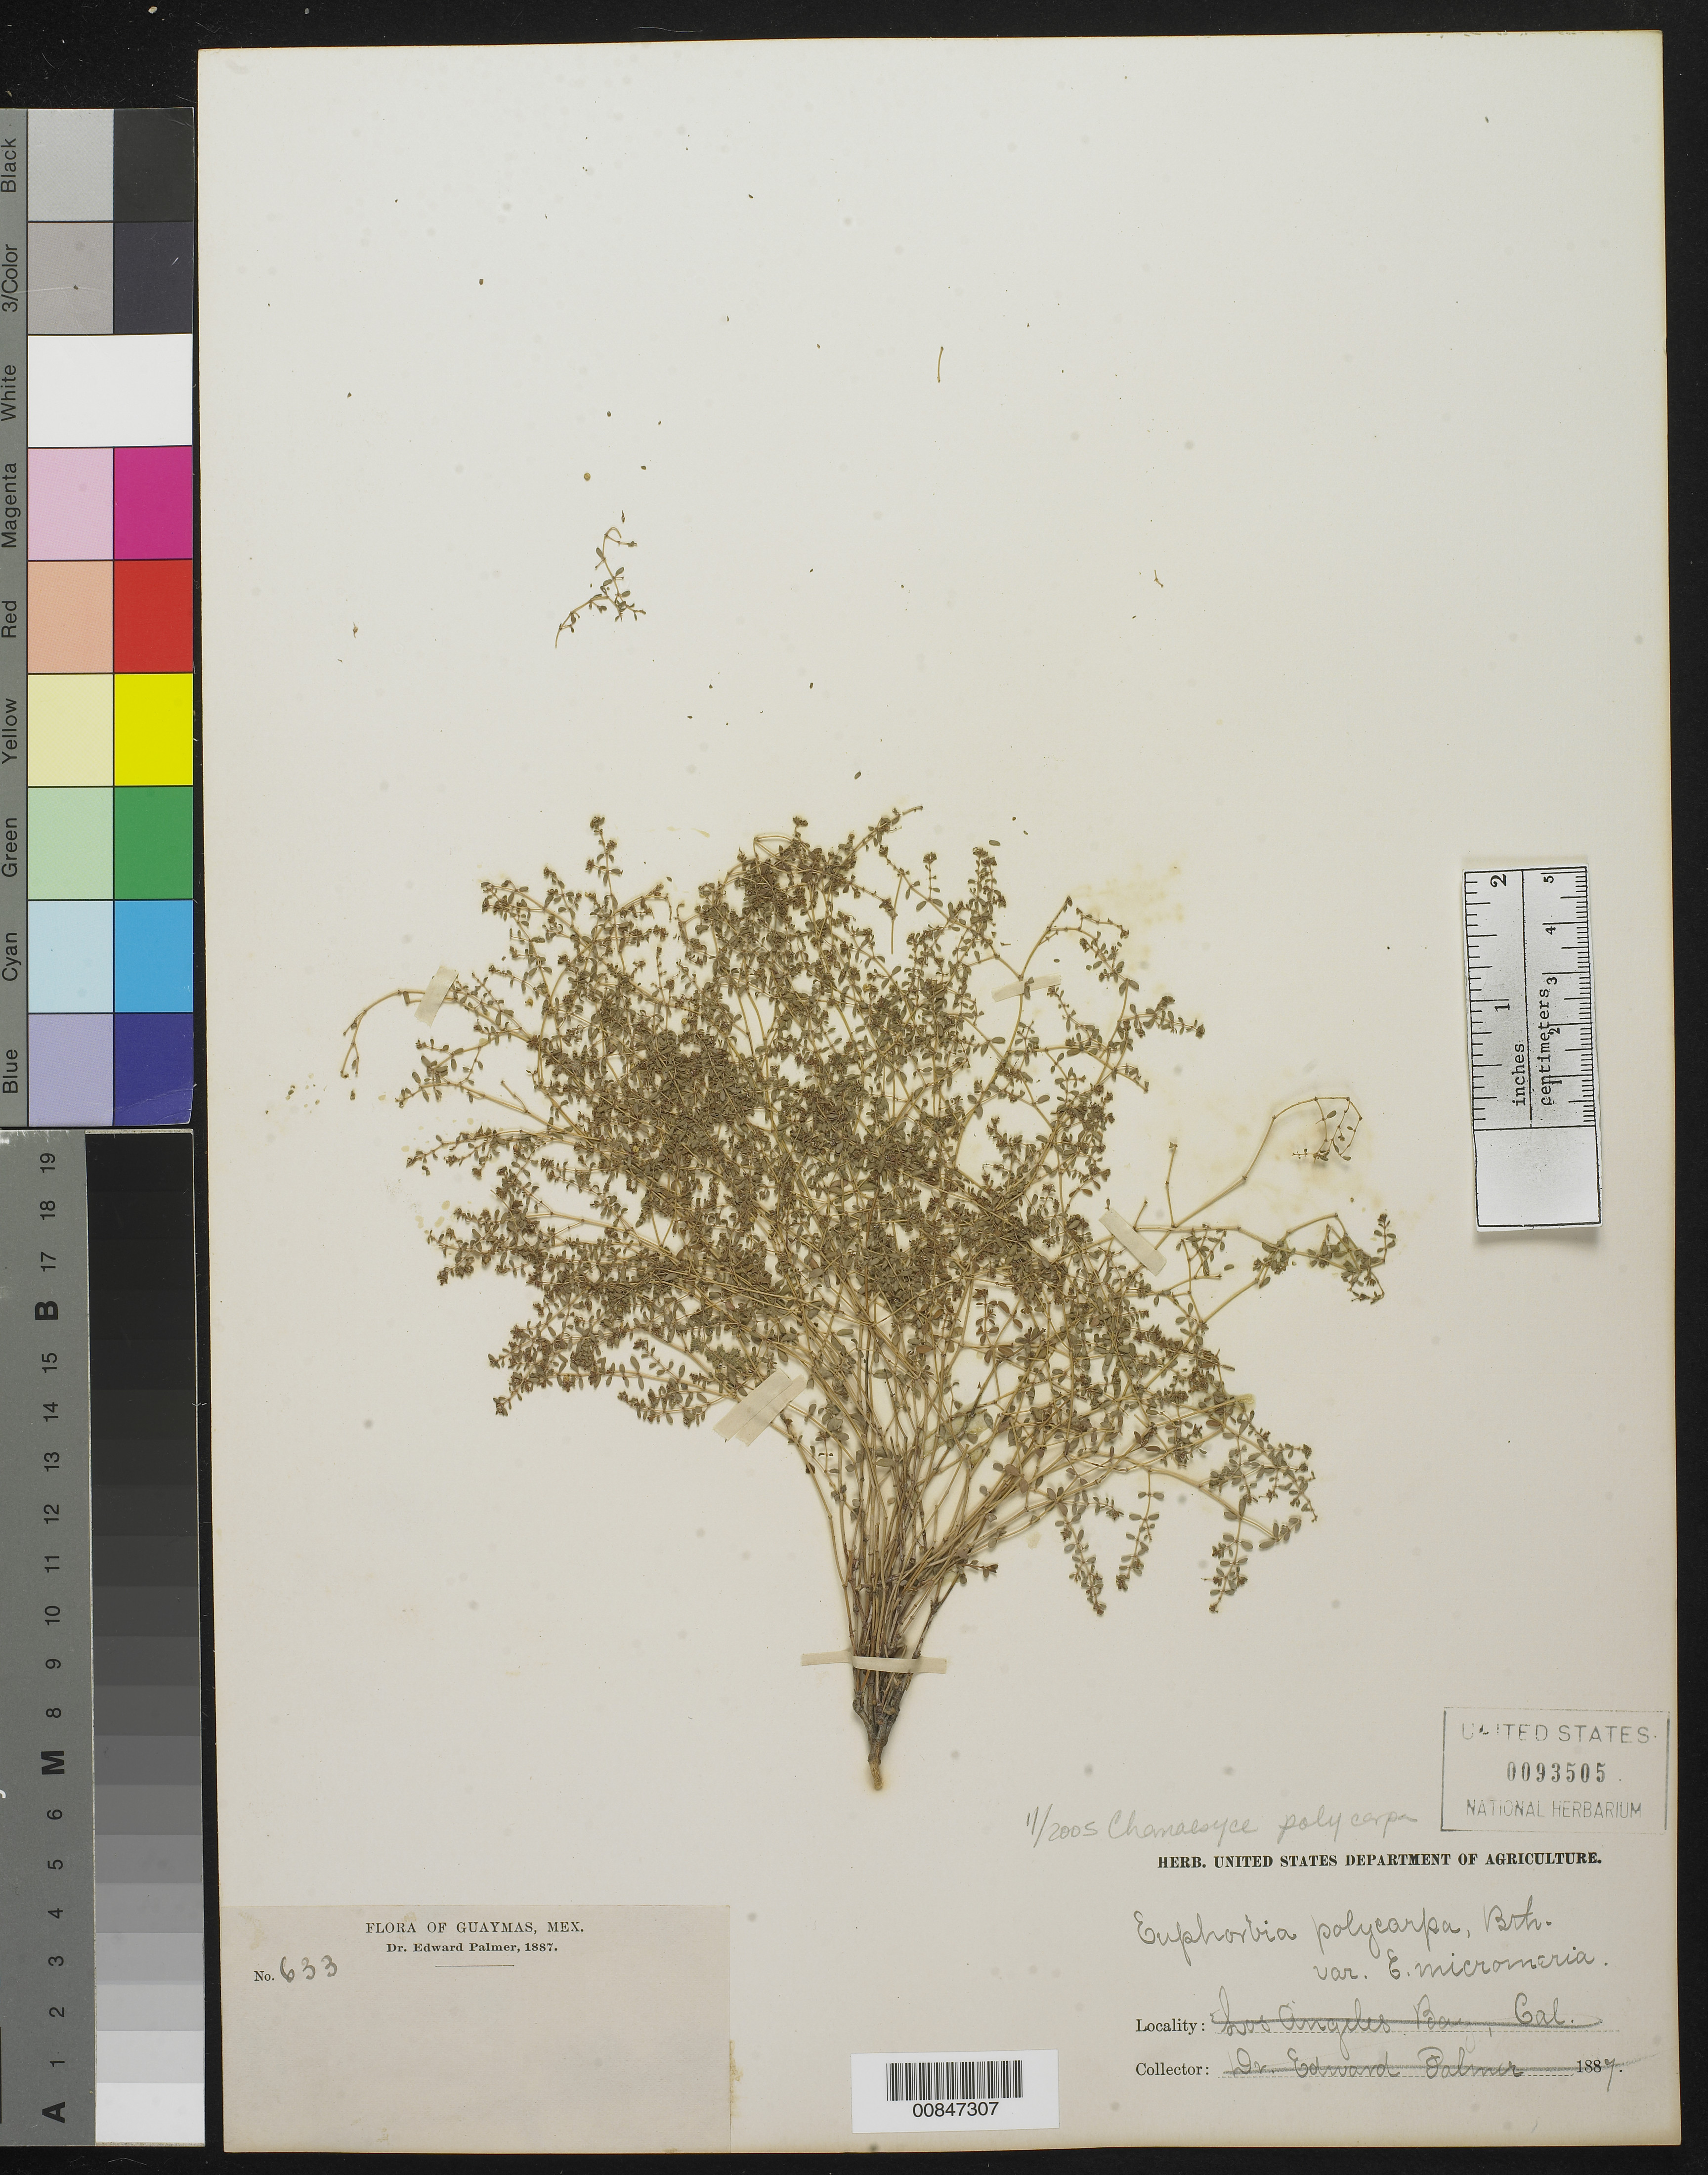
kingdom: Plantae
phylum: Tracheophyta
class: Magnoliopsida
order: Malpighiales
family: Euphorbiaceae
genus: Euphorbia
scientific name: Euphorbia polycarpa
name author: Benth.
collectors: E. Palmer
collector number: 633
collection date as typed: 1887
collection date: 1887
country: Mexico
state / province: Sonora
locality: Guaymas, Sonora.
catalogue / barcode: US 93505